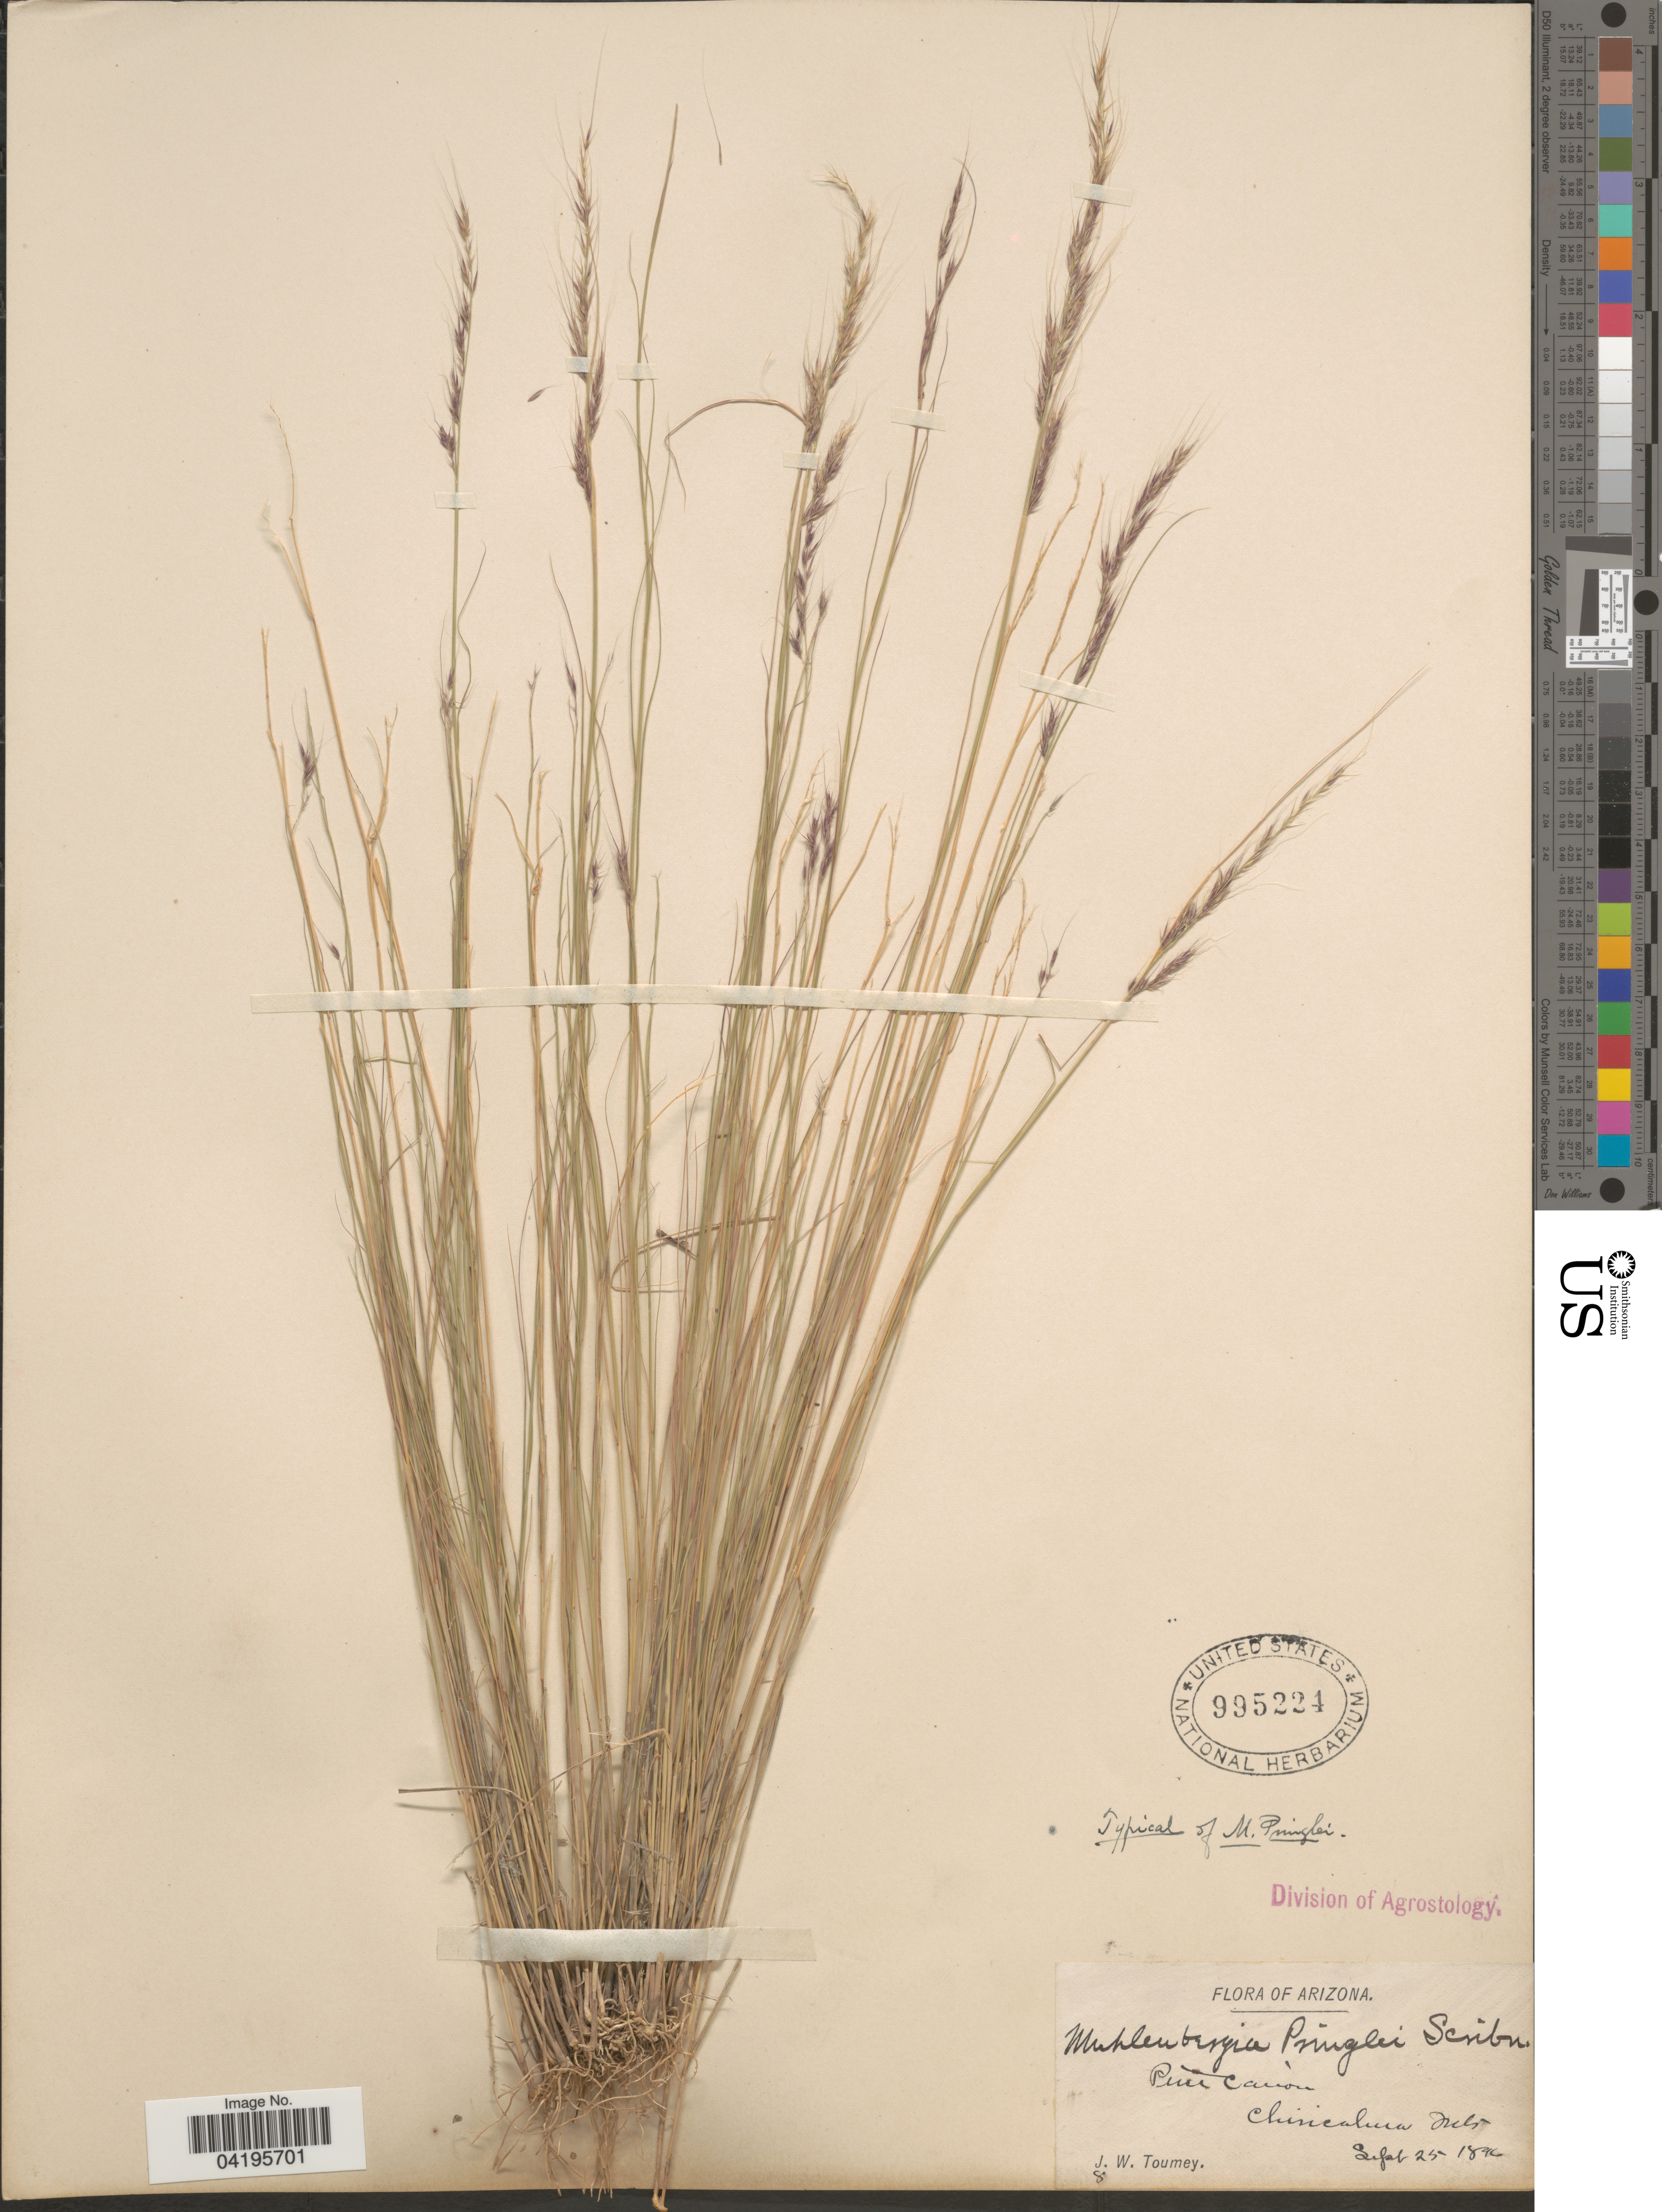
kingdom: Plantae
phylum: Tracheophyta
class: Liliopsida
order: Poales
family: Poaceae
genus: Muhlenbergia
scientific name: Muhlenbergia pauciflora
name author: Buckley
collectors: J. W. Toumey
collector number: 8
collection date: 1896-09-25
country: United States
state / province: Arizona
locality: Pine Canon. Chiricahua Mts.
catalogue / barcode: US 995224